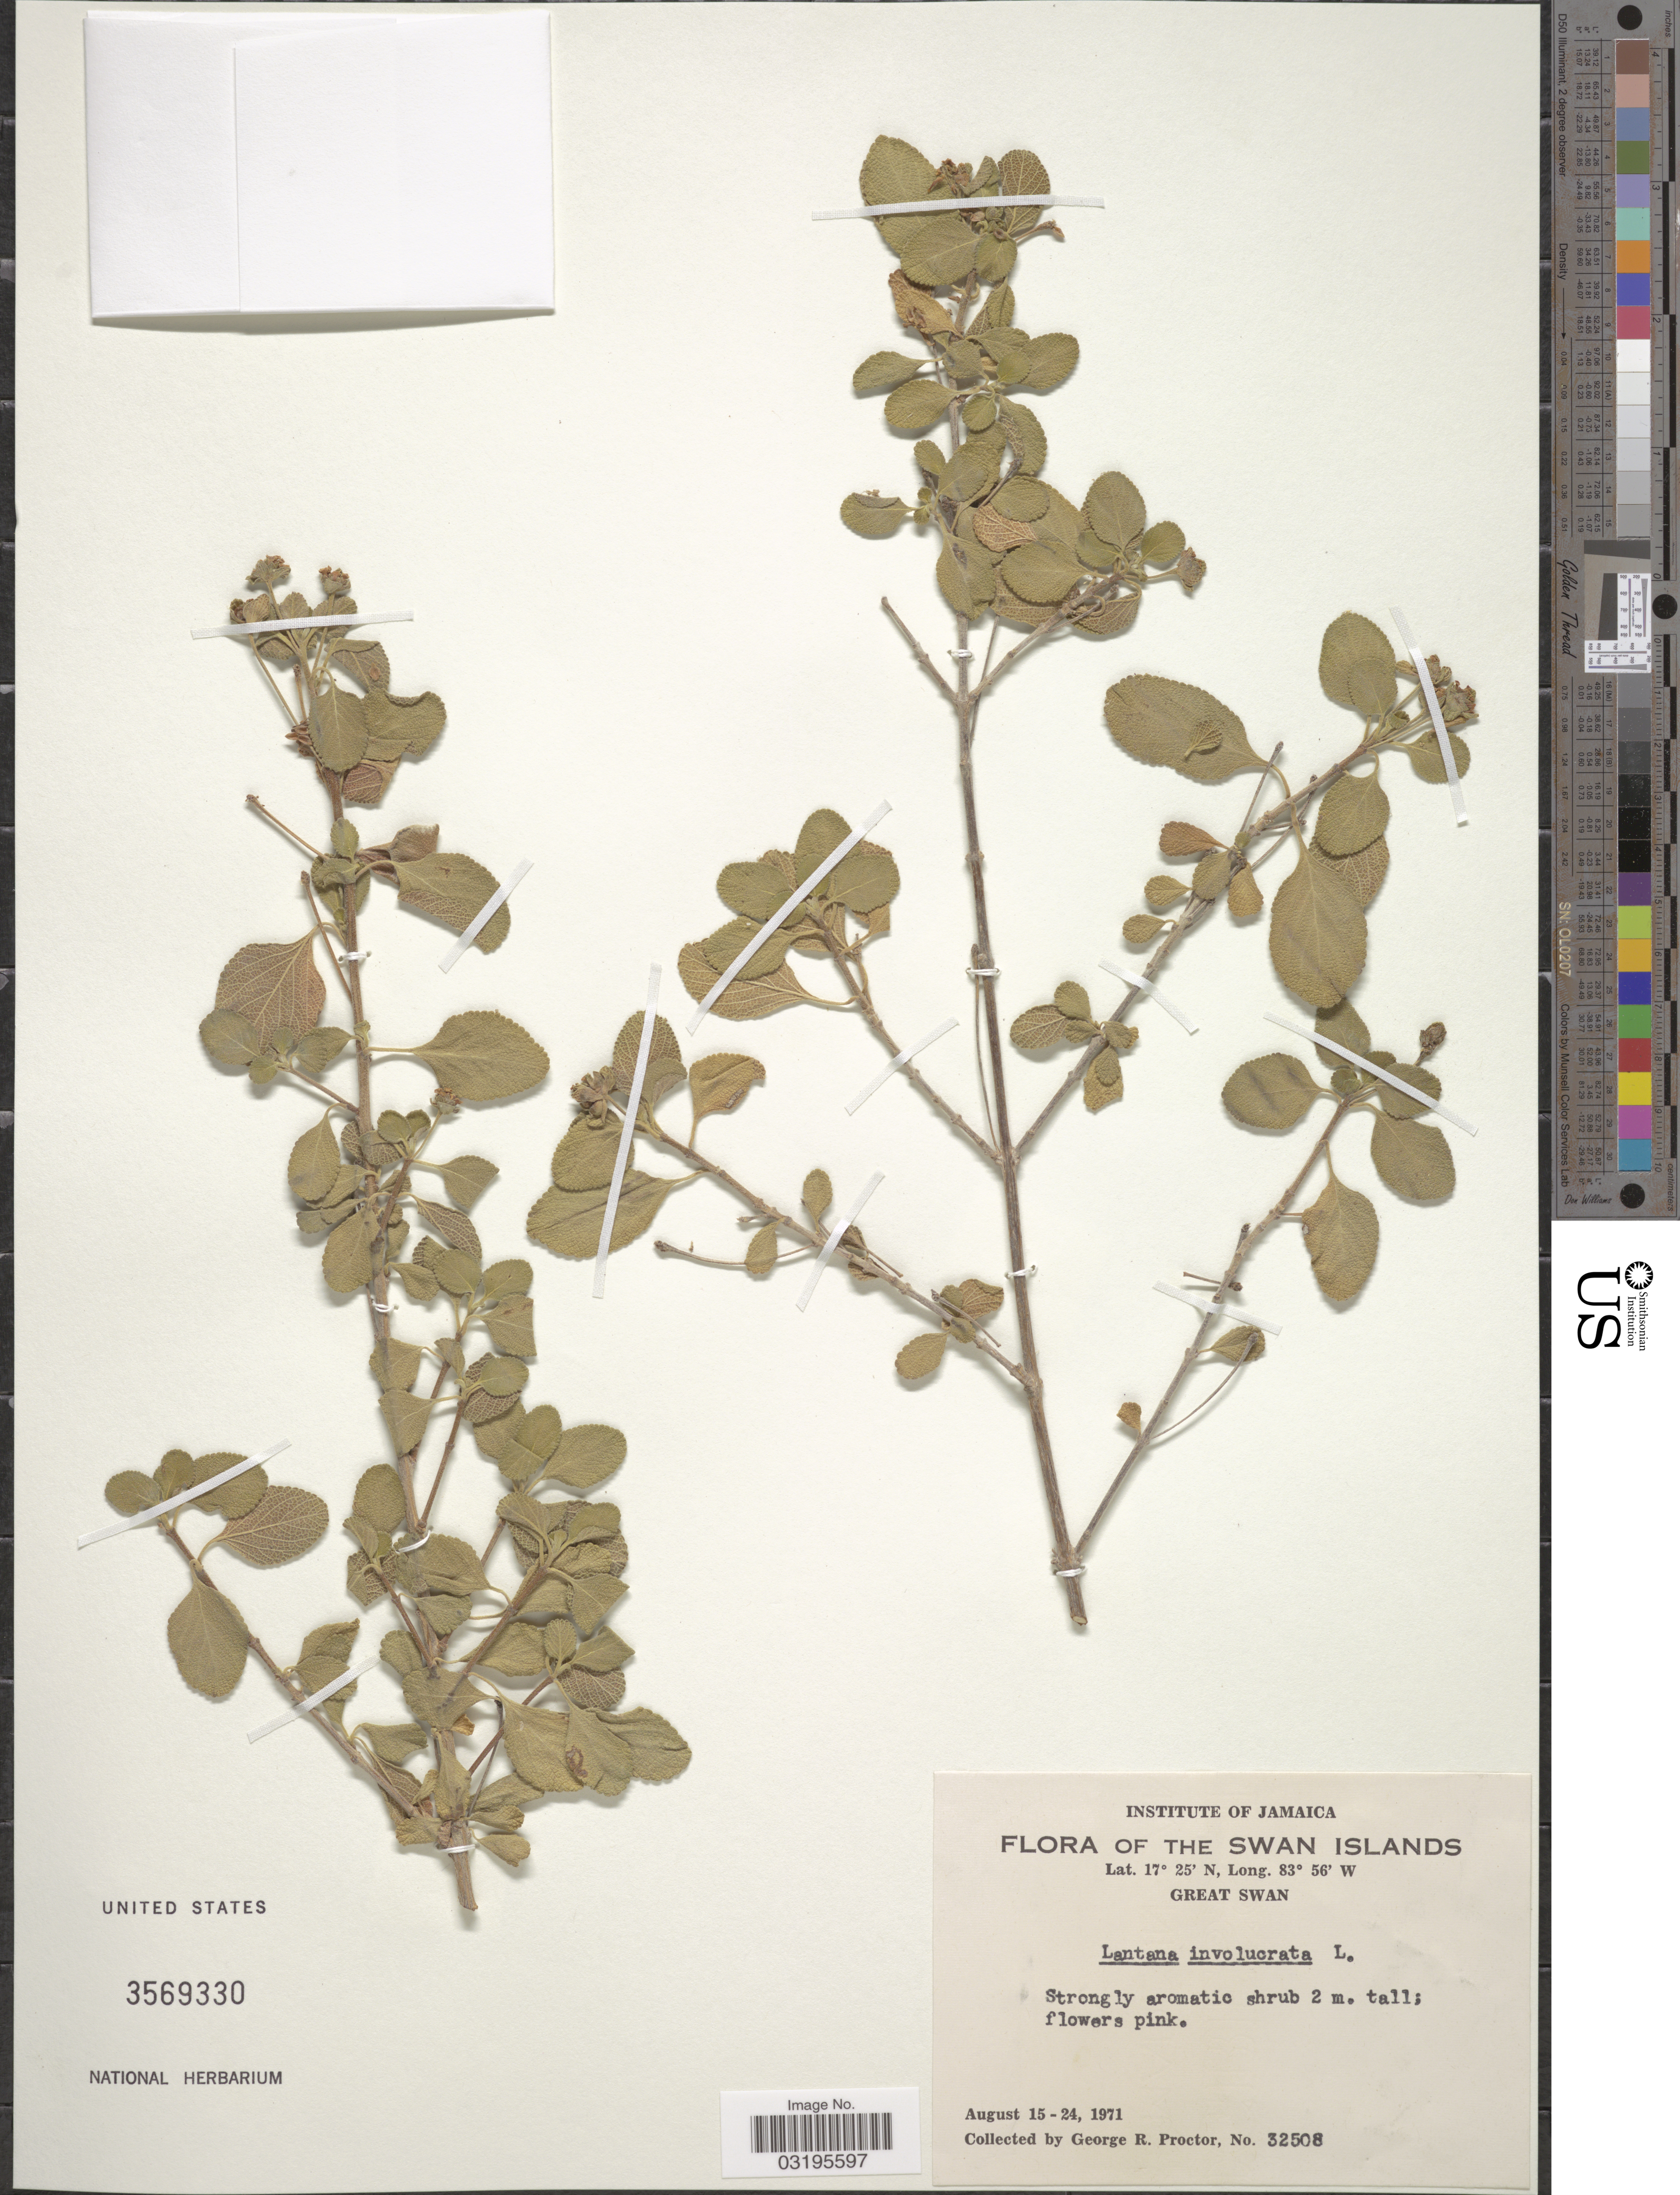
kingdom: Plantae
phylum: Tracheophyta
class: Magnoliopsida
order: Lamiales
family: Verbenaceae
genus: Lantana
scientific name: Lantana involucrata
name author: L.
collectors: G. R. Proctor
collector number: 32508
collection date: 1971-08-15/1971-08-24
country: Honduras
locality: The Swan Islands, Great Swan.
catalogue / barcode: US 3569330